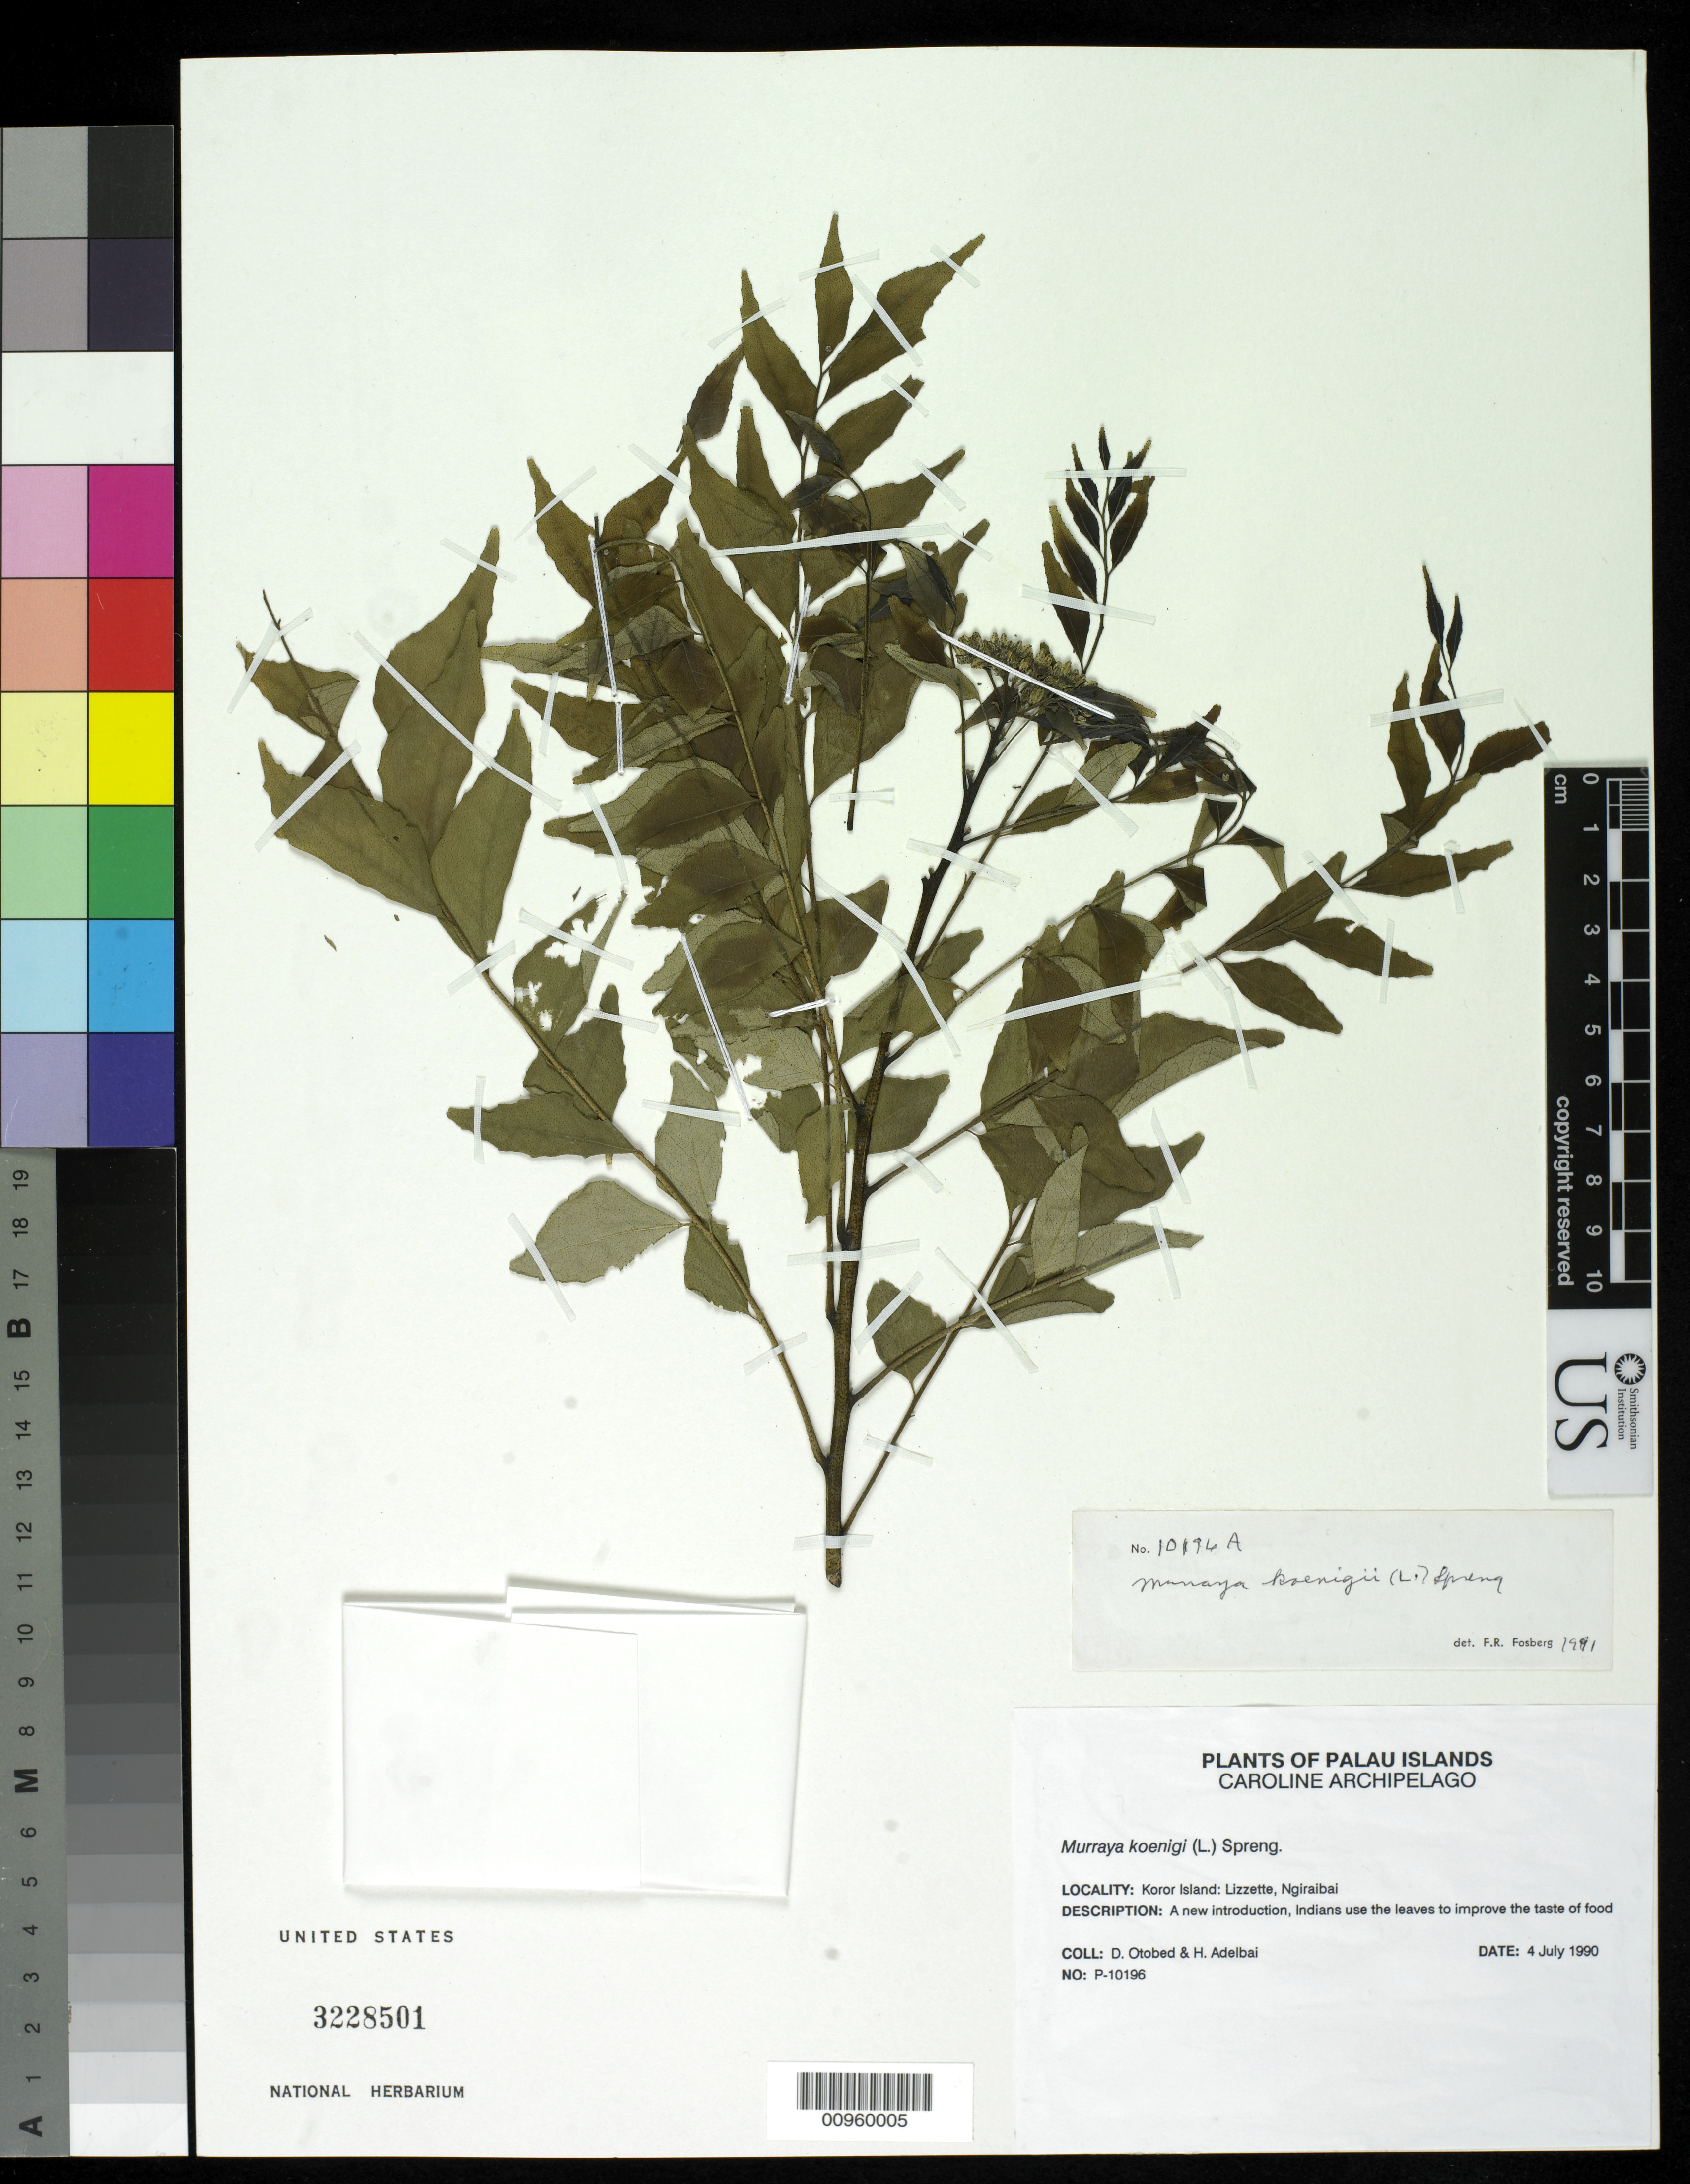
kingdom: Plantae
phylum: Tracheophyta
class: Magnoliopsida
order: Sapindales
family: Rutaceae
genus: Bergera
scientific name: Bergera koenigii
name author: L.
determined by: Goldman, Douglas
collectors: D. O. Otobed & H. Adelbai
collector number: P 10196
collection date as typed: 04 Jul 1990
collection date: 1990-07-04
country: Palau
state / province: Koror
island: Oreor (Koror)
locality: Lizzette, Ngiraibai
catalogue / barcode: US 3228501